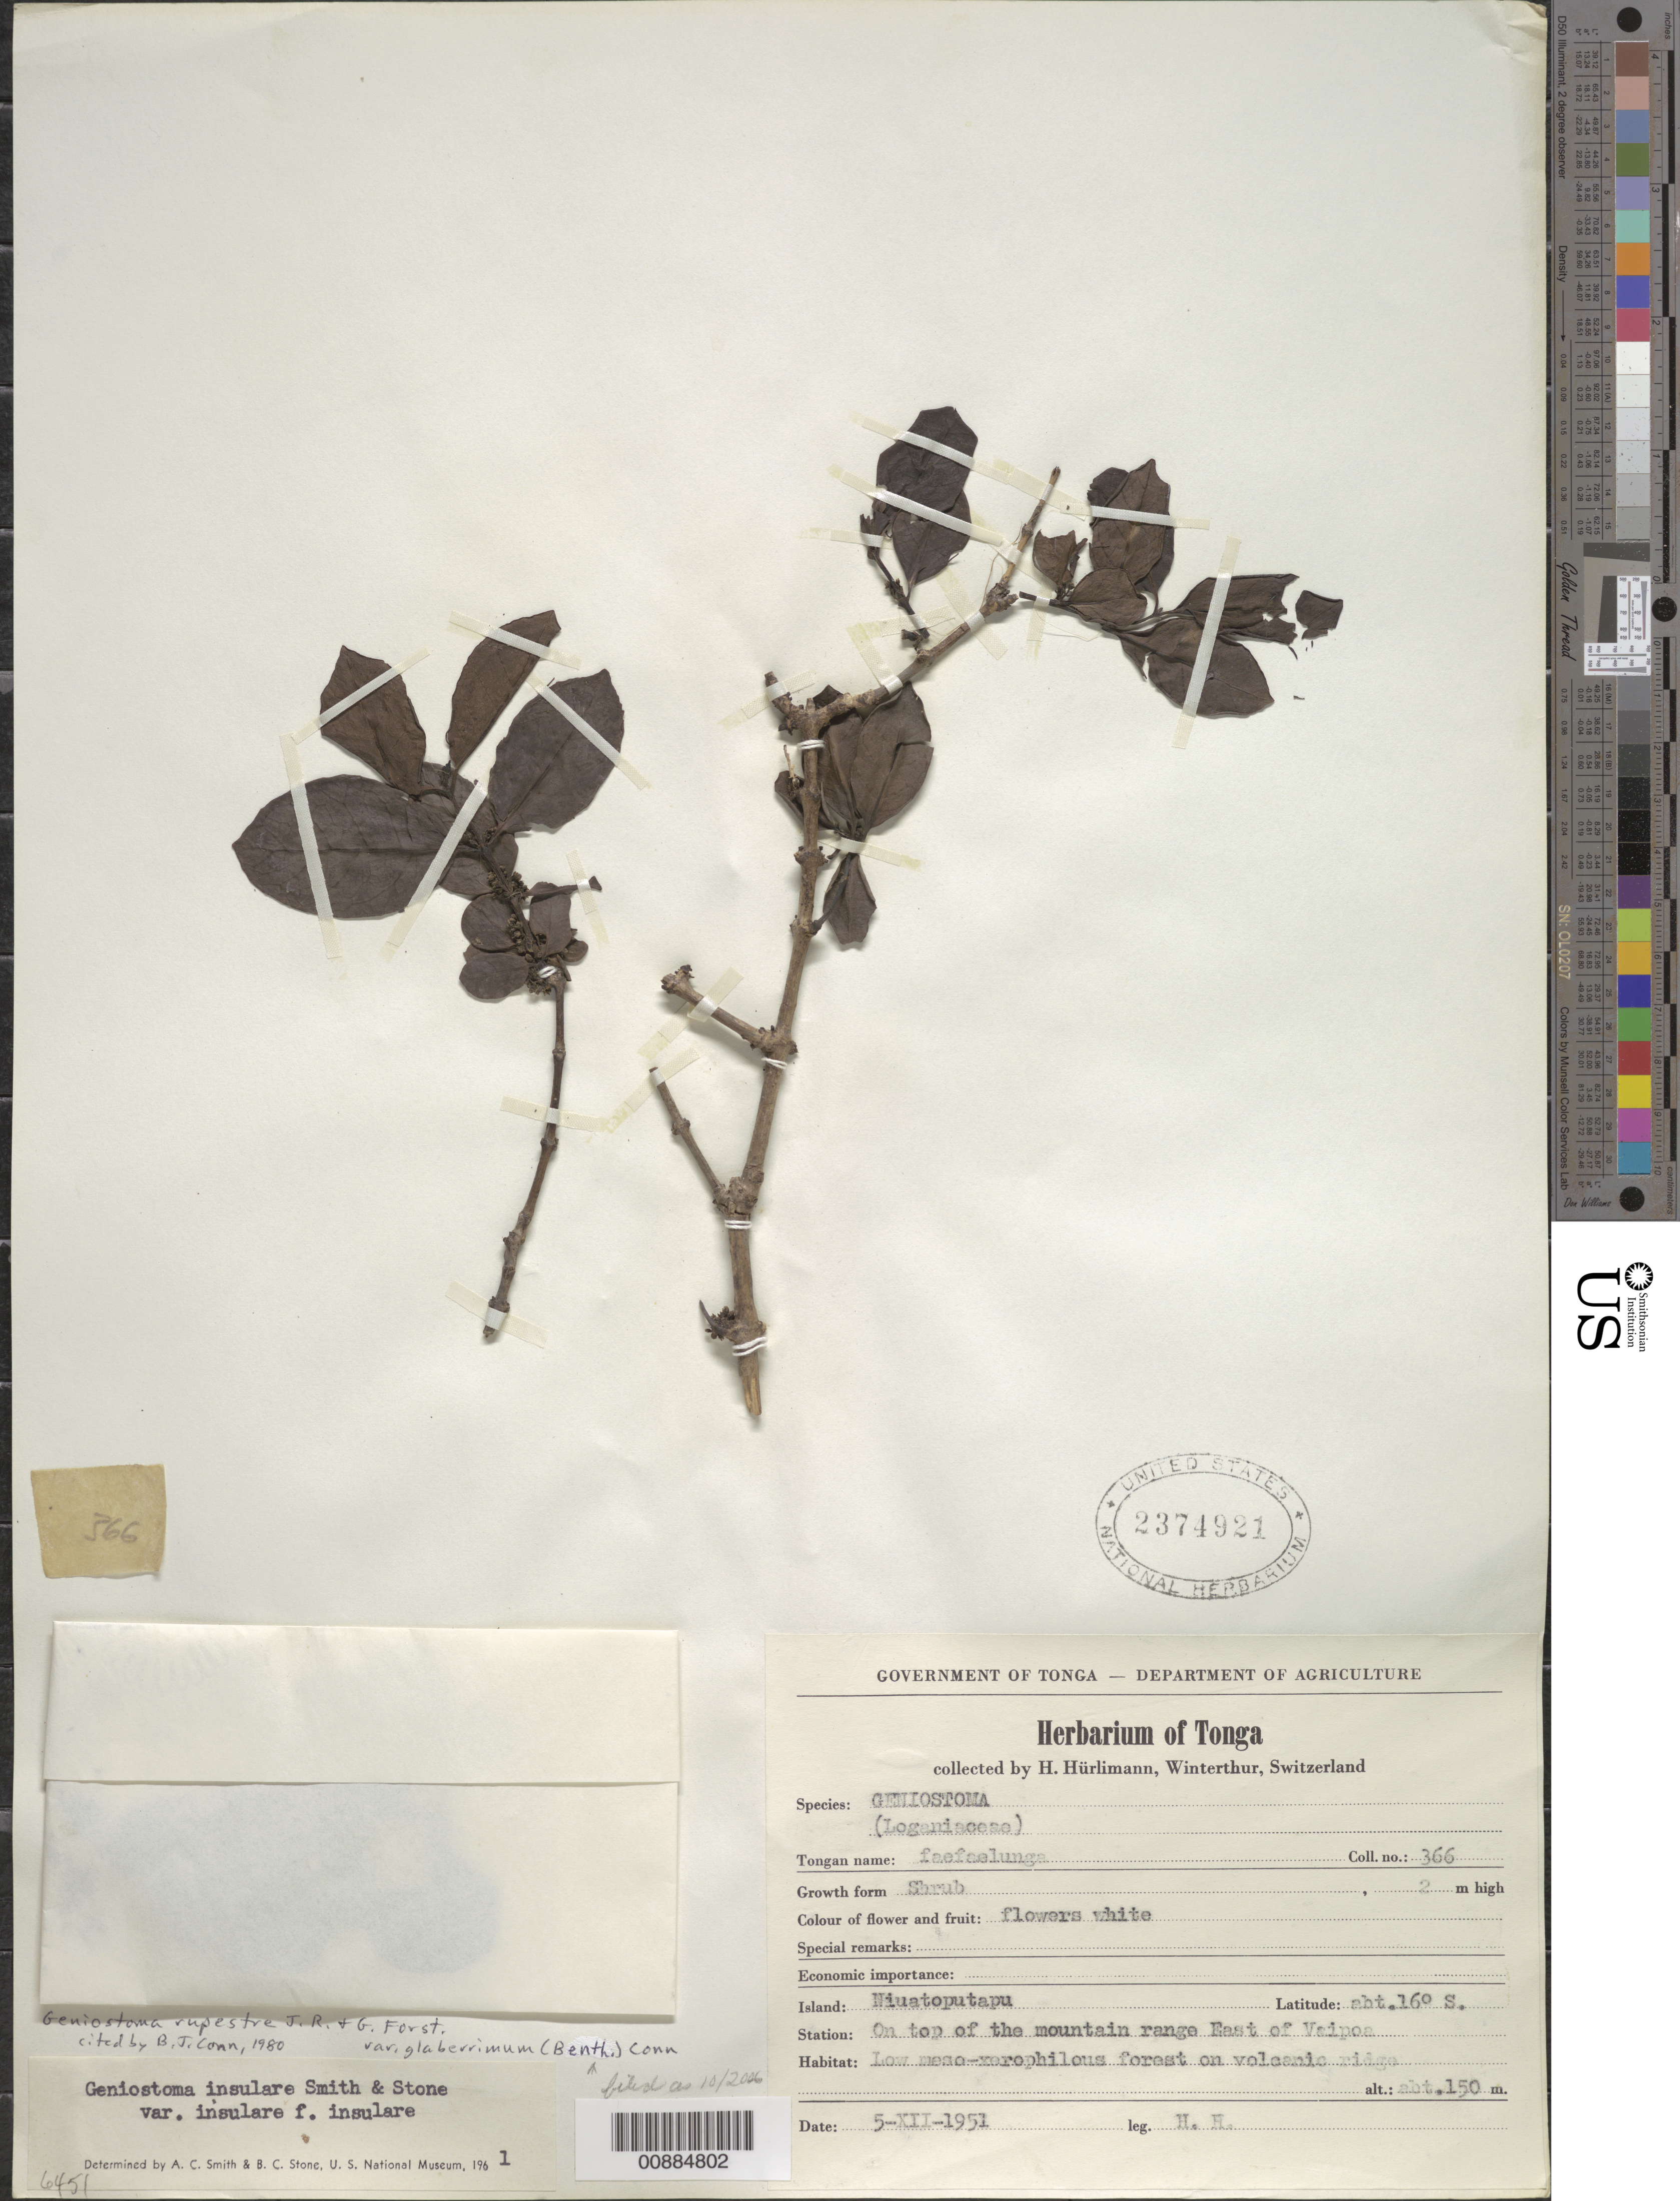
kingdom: Plantae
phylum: Tracheophyta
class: Magnoliopsida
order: Gentianales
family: Loganiaceae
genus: Geniostoma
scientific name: Geniostoma rupestre var. glaberrimum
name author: J.R. Forst. & G. Forst.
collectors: H. Hürlimann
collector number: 366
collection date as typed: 07 May 1951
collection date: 1951-05-07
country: Tonga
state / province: Tonga Outliers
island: Niuatoputapu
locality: On the top of the mountain range East of Vaipoa.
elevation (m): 150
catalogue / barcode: US 2374921